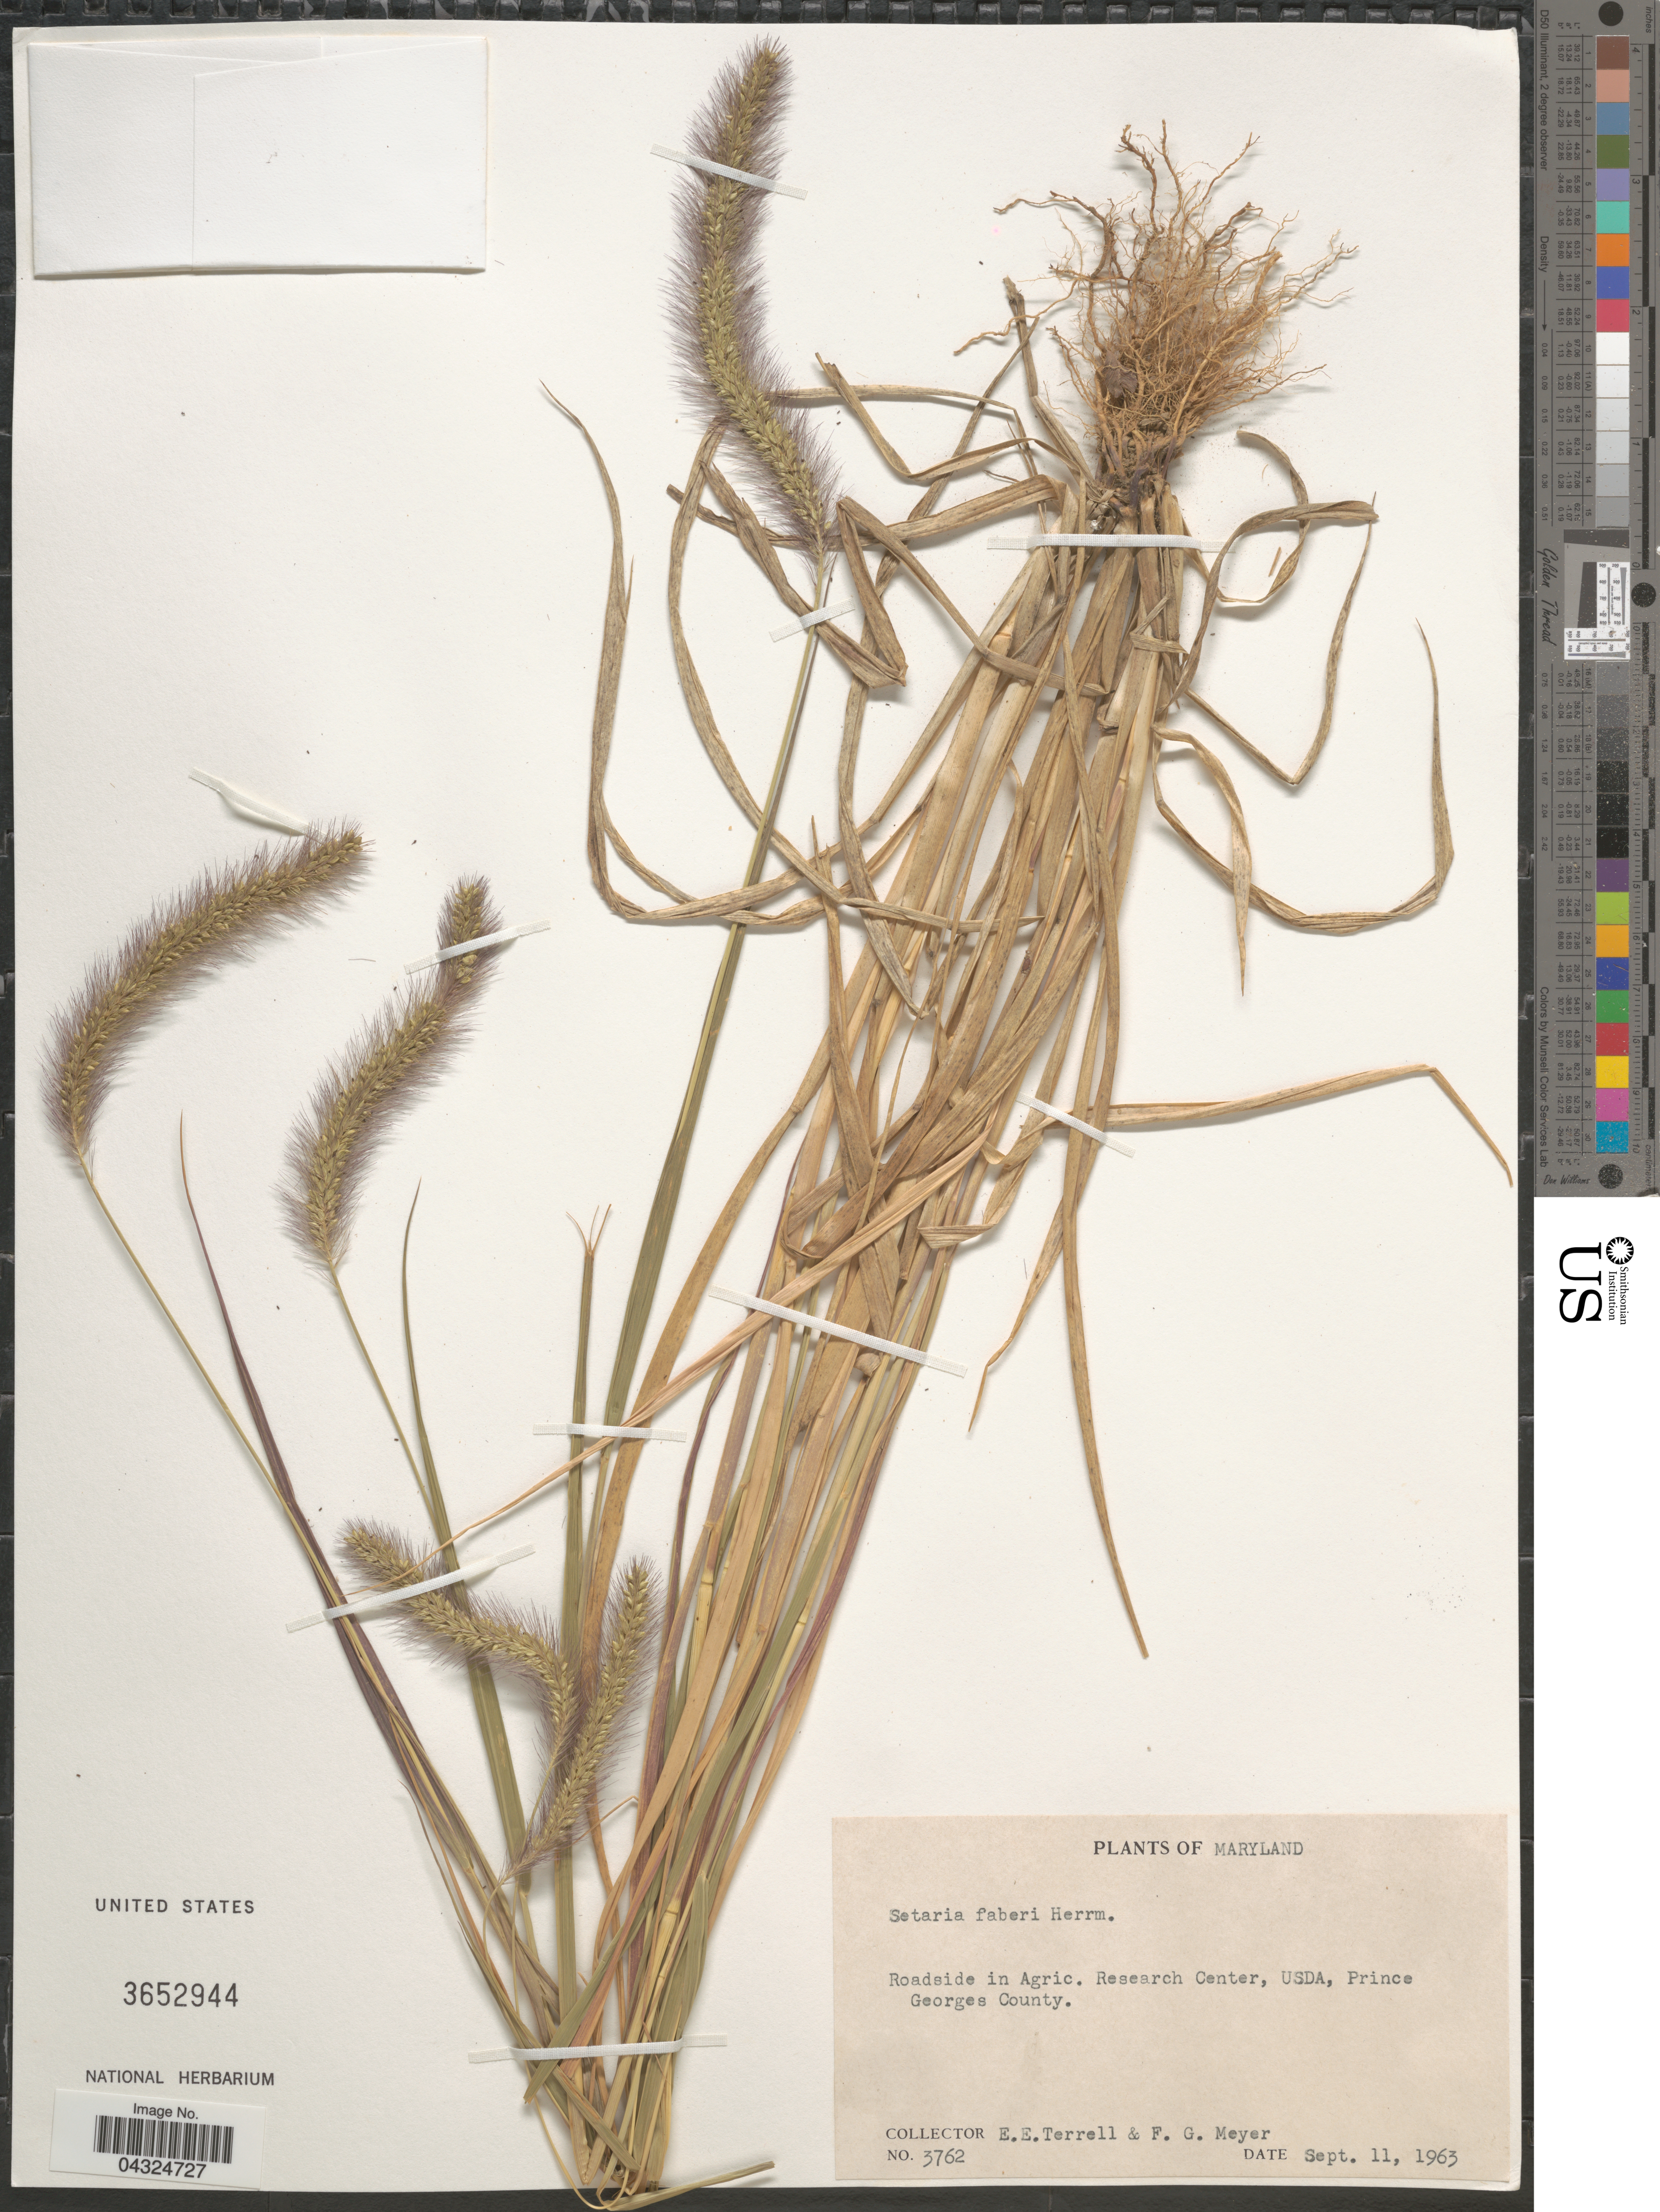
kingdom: Plantae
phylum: Tracheophyta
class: Liliopsida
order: Poales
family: Poaceae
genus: Setaria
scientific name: Setaria faberi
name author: R.A.W. Herrm.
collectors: E. E. Terrell & F. G. Meyer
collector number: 3762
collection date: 1963-09-11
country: United States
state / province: Maryland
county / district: Prince George's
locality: Roadside in Agric. Research Center, USDA, Prince Georges County.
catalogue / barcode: US 3652944